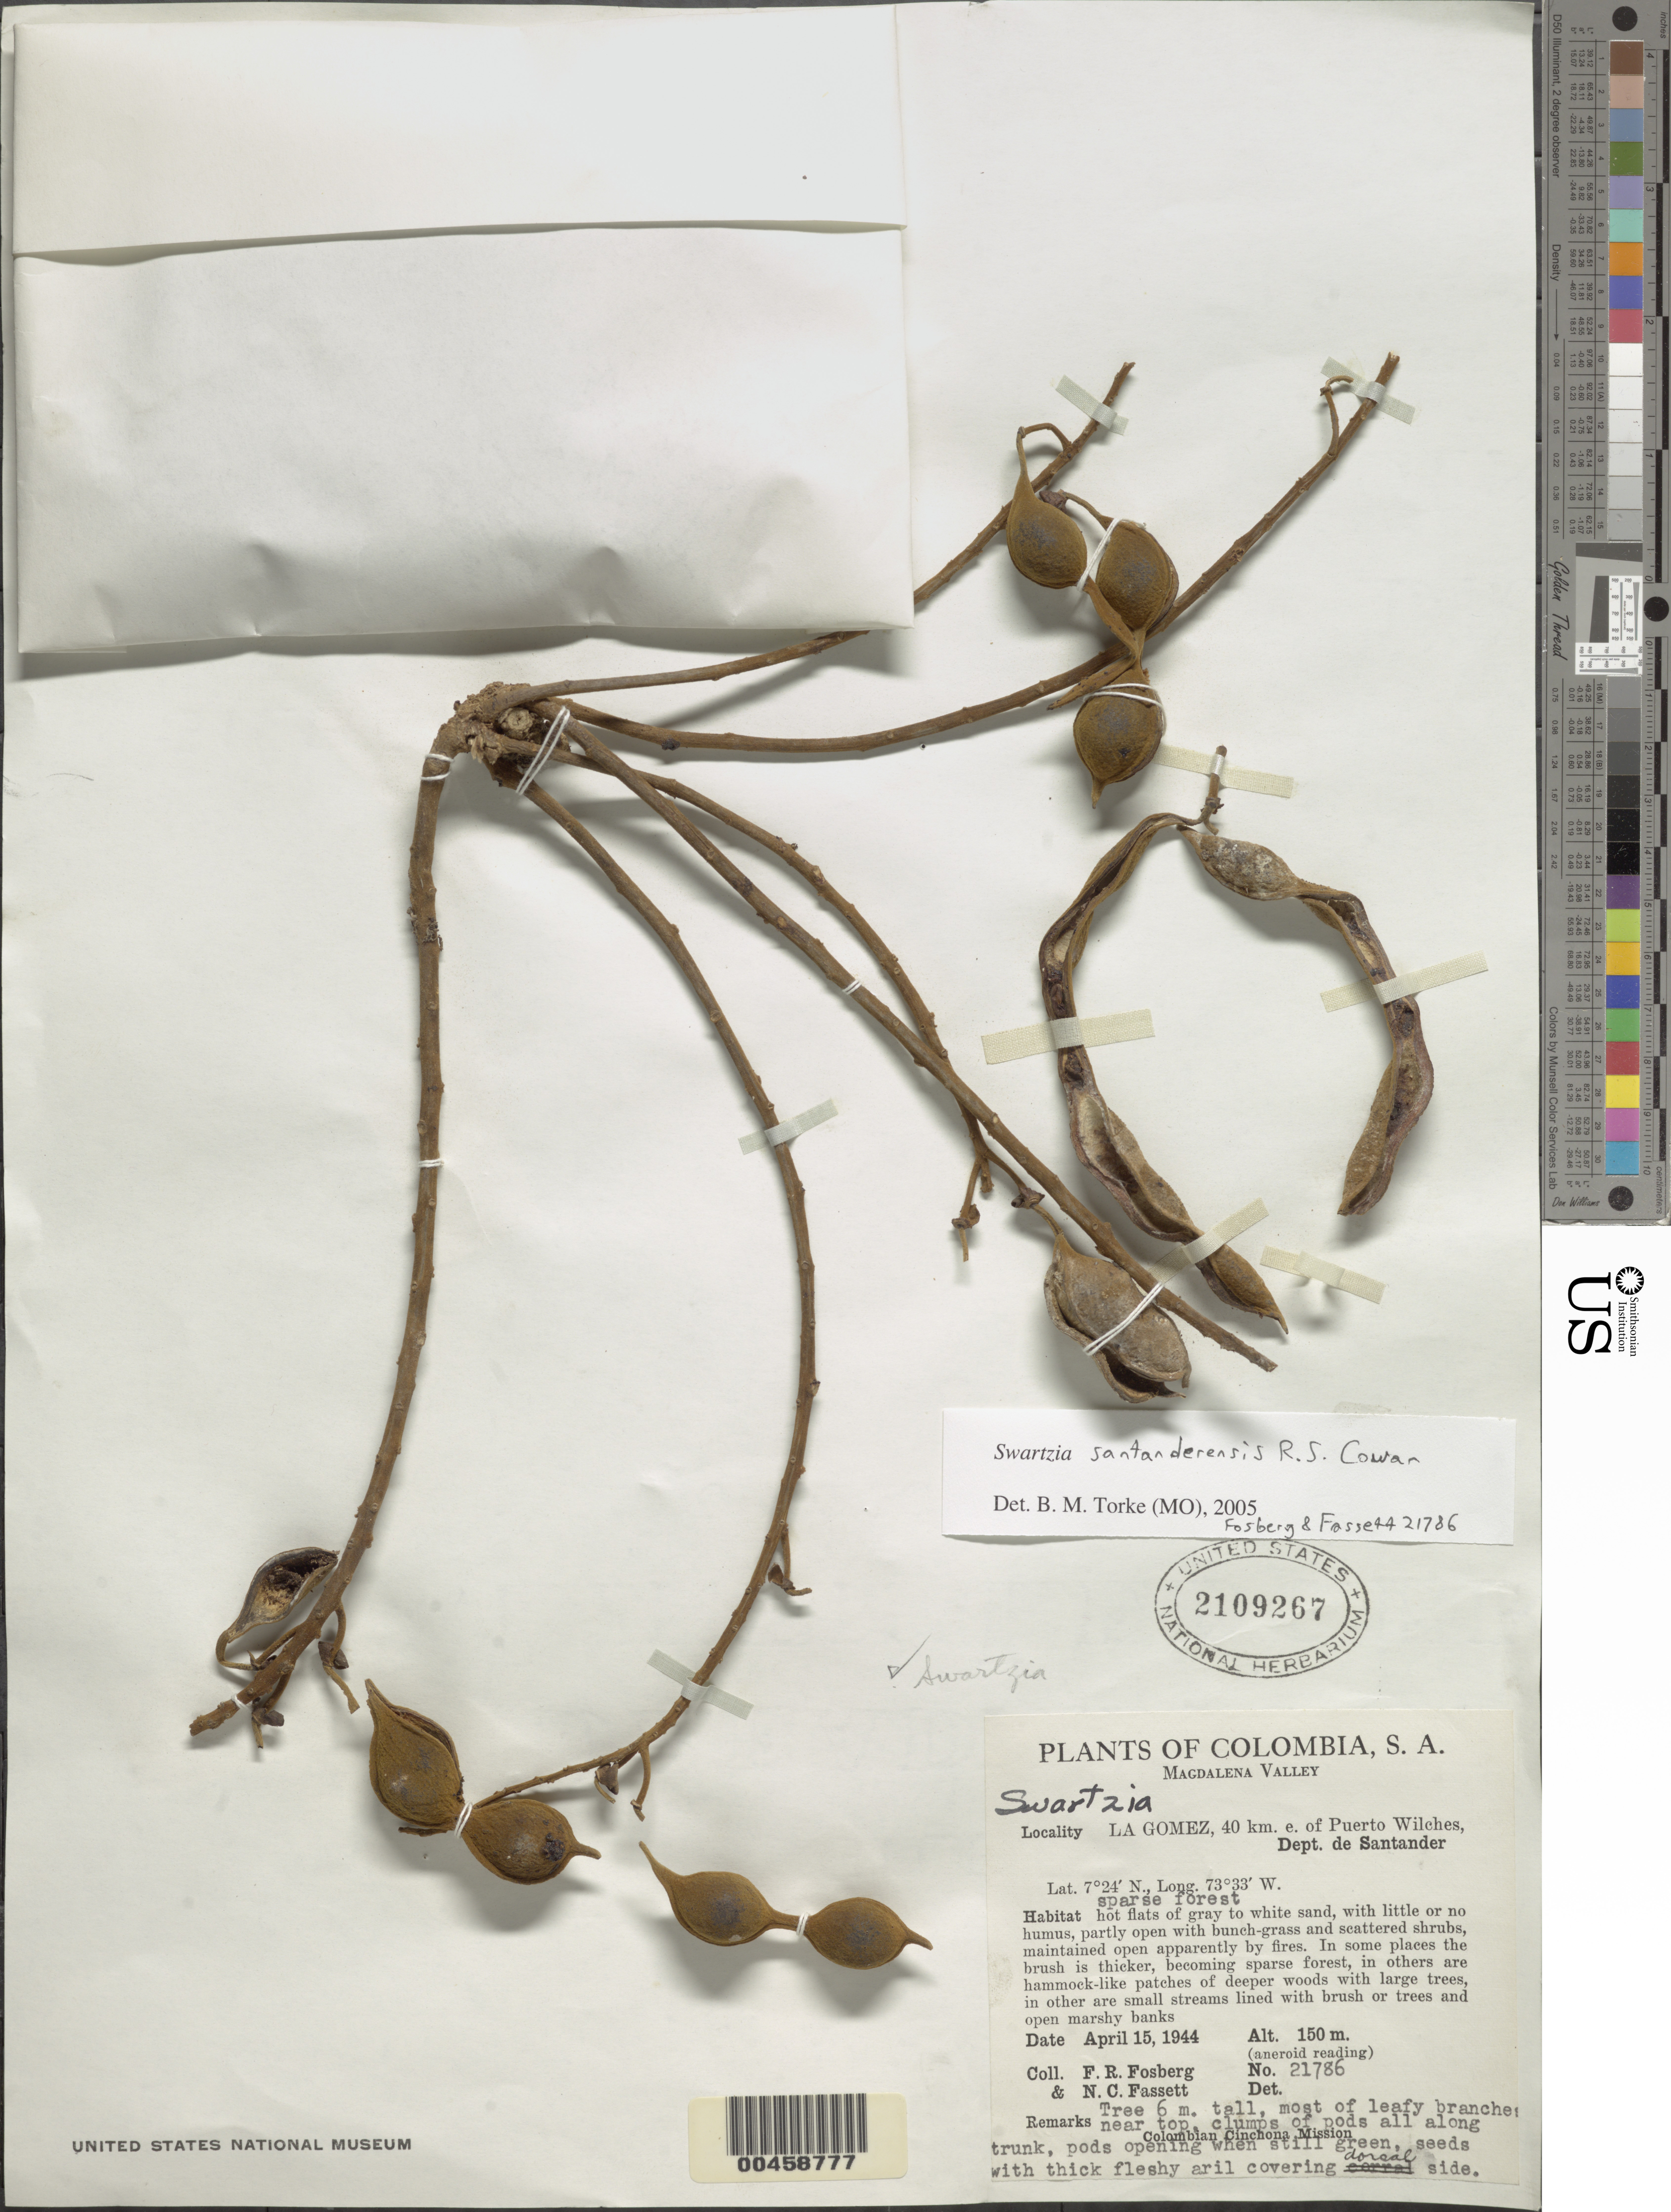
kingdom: Plantae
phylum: Tracheophyta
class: Magnoliopsida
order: Fabales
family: Fabaceae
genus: Swartzia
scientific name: Swartzia santanderensis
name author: R.S. Cowan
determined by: Cowan, R. S.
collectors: F. R. Fosberg & N. C. Fassett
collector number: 21786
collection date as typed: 15 Apr 1944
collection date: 1944-04-15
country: Colombia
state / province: Santander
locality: La Gomez; 40 km E of Puerto Wilches; Magdalena Valley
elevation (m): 150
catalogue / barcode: US 2109267